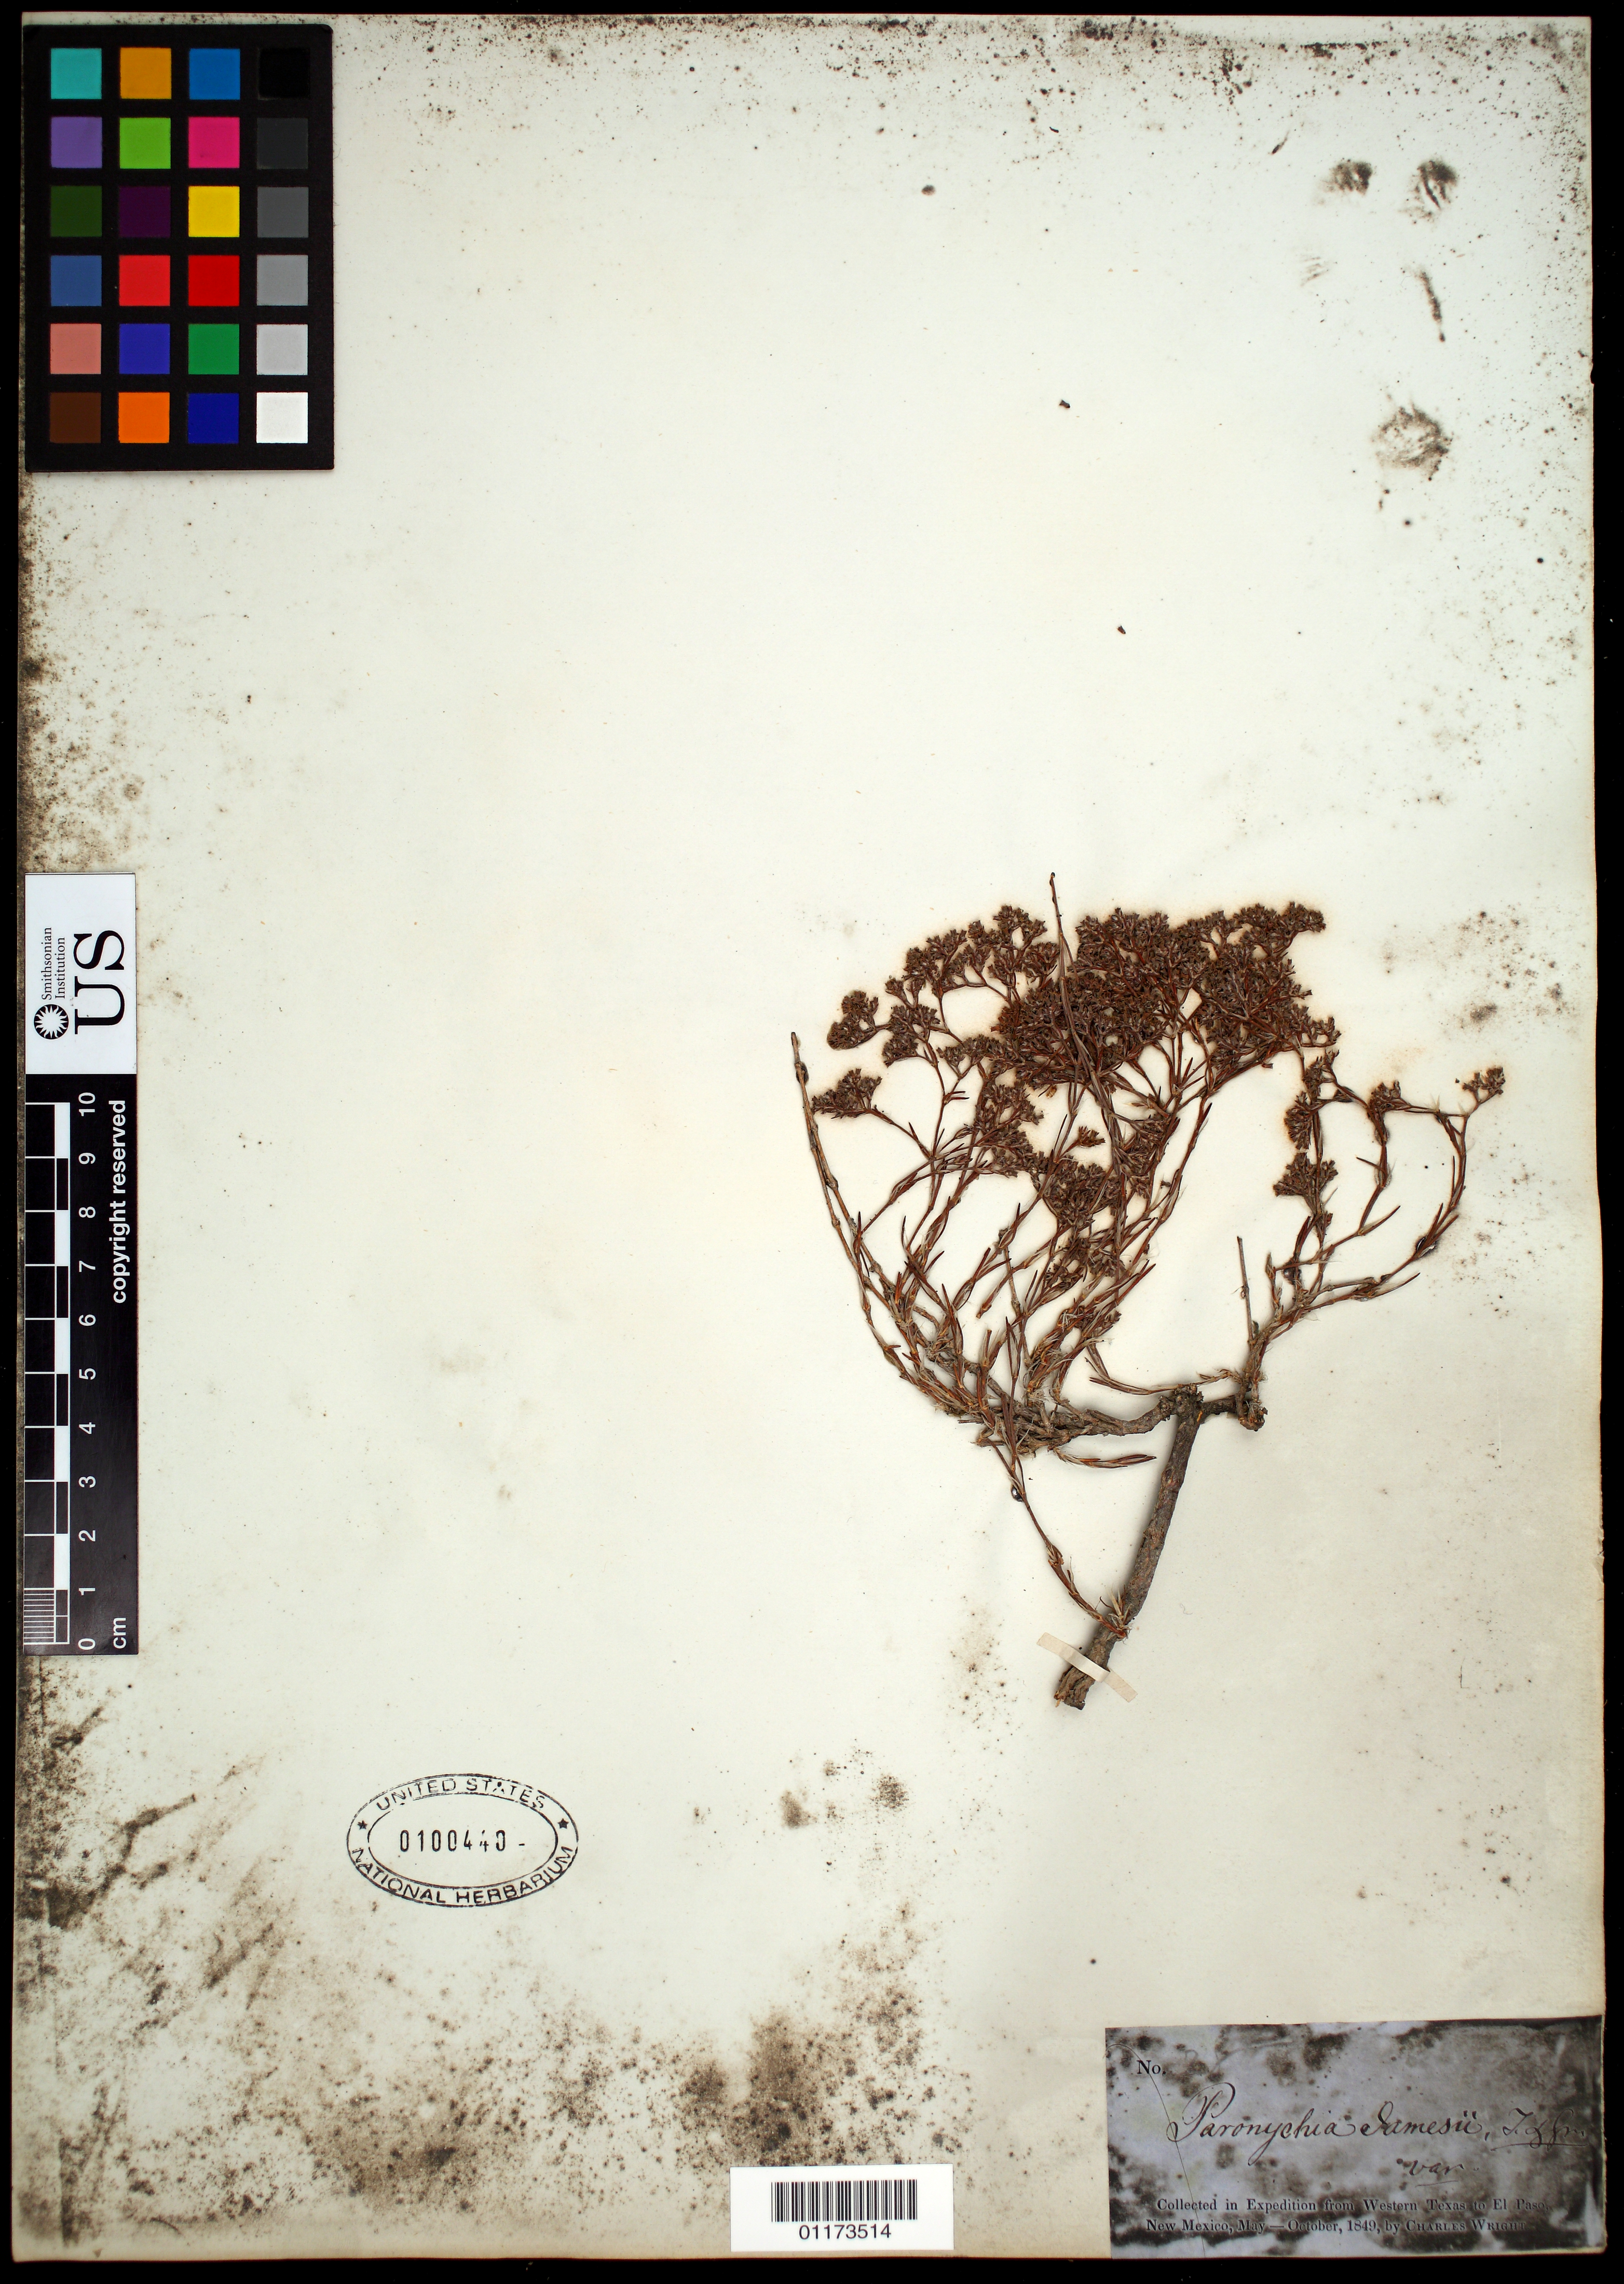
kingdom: Plantae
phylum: Tracheophyta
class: Magnoliopsida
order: Caryophyllales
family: Caryophyllaceae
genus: Paronychia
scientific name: Paronychia jamesii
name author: Torr. & A. Gray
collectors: C. Wright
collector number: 28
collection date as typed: May 1849 to -- Oct 1849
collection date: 1849-05/1849-10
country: United States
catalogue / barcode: US 100440